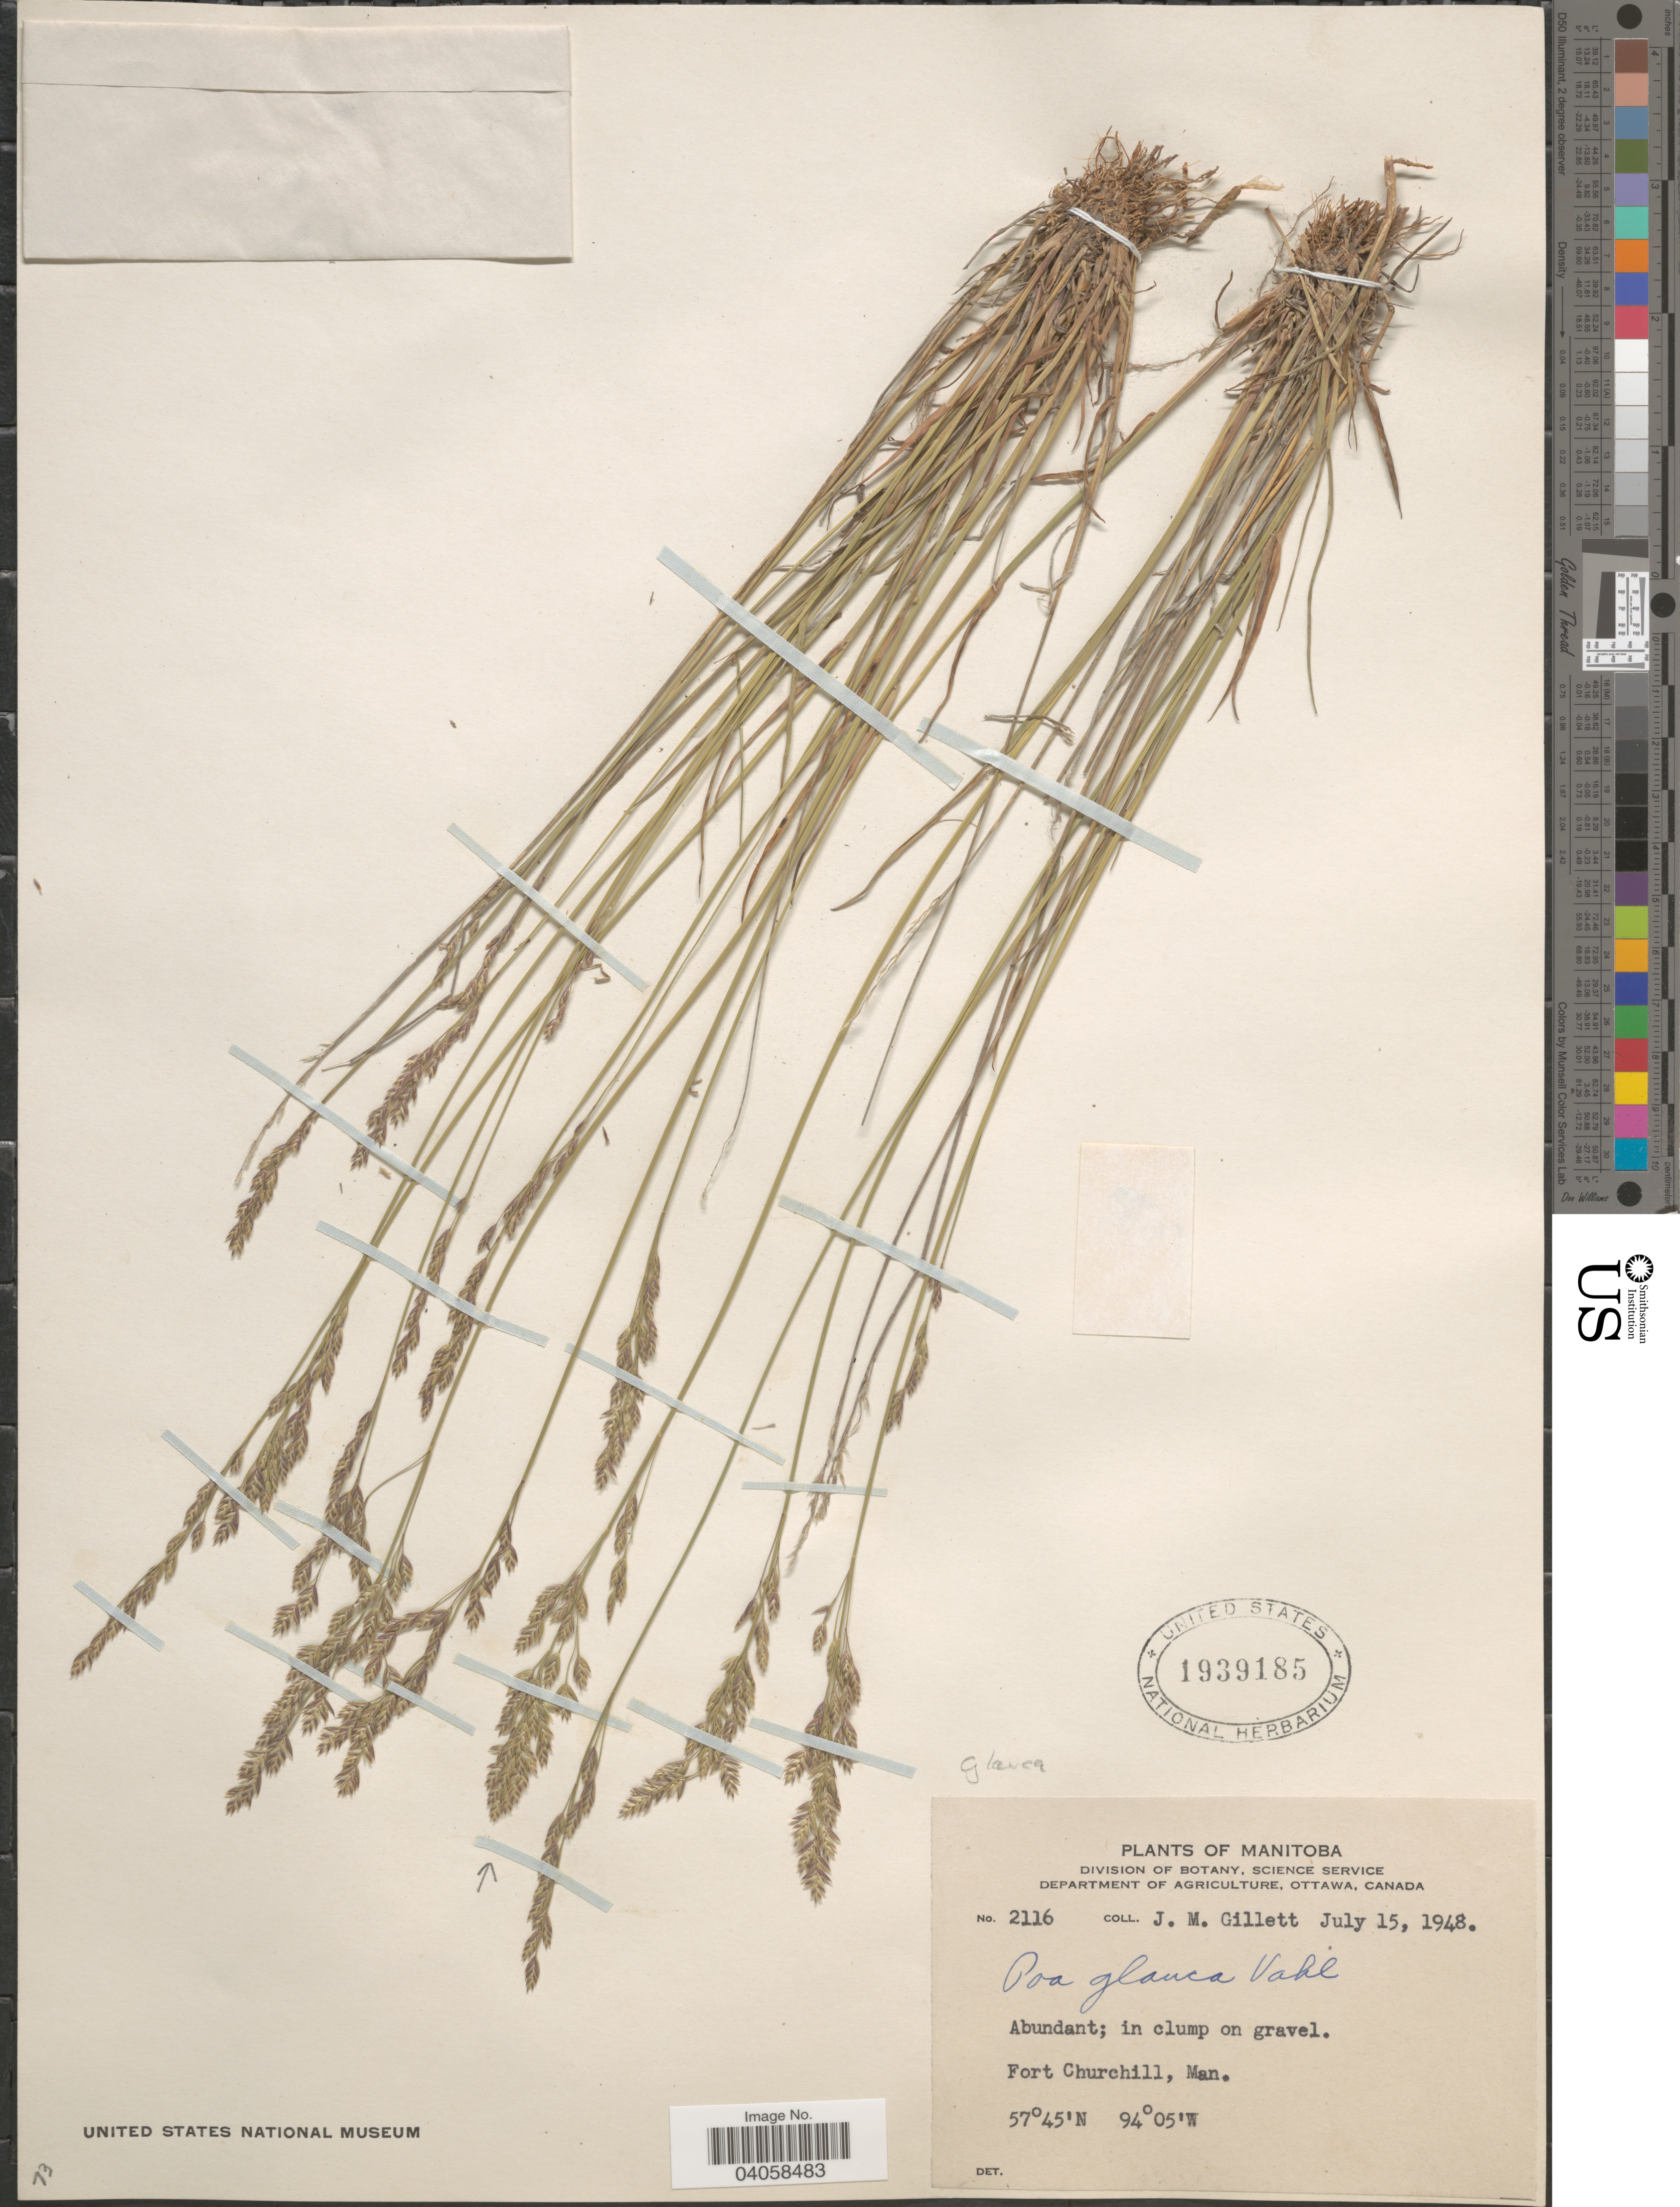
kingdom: Plantae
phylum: Tracheophyta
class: Liliopsida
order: Poales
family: Poaceae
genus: Poa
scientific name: Poa glauca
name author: Vahl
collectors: J. M. Gillett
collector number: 2116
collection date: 1948-07-15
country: Canada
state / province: Manitoba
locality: Fort Churchill.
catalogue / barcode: US 1939185